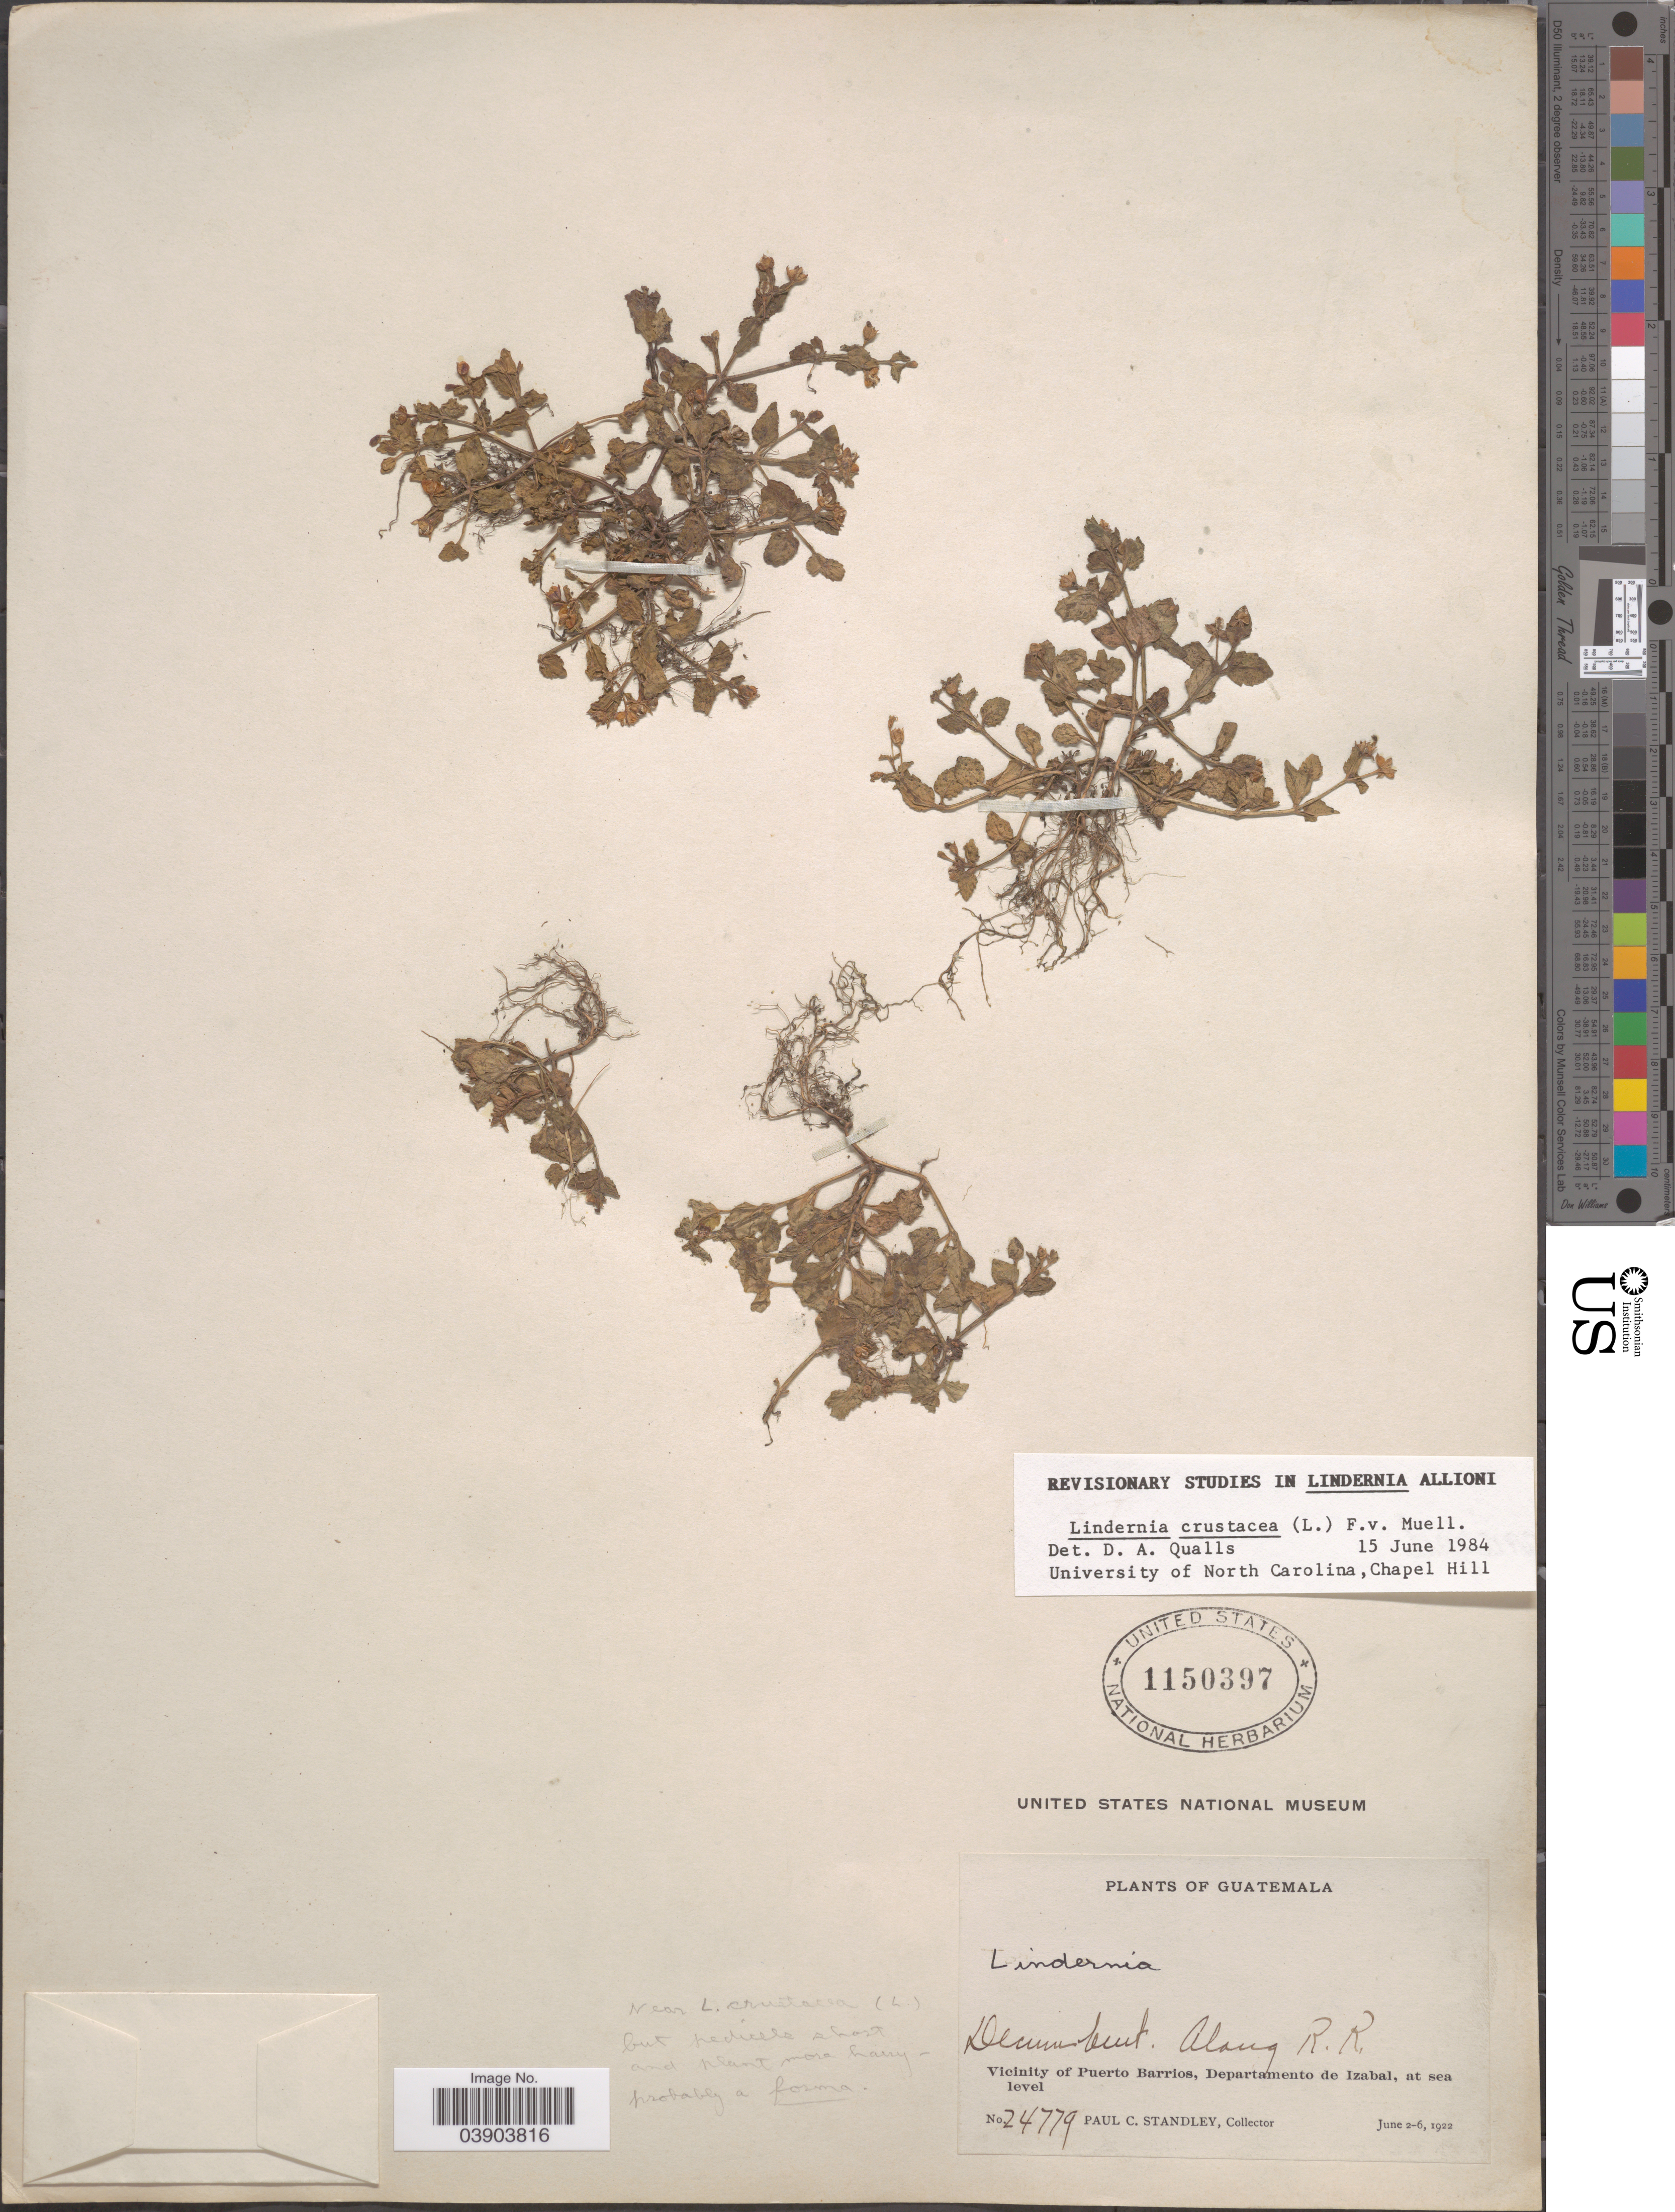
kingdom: Plantae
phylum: Tracheophyta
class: Magnoliopsida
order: Lamiales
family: Linderniaceae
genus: Lindernia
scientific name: Lindernia crustacea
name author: (L.) F. Muell.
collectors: P. C. Standley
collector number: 24779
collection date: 1922-06-02/1922-06-06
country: Guatemala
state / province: Izabal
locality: Along R. R. Vicinity of Puerto Barrios, Departamento de Izabal.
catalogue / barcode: US 1150397